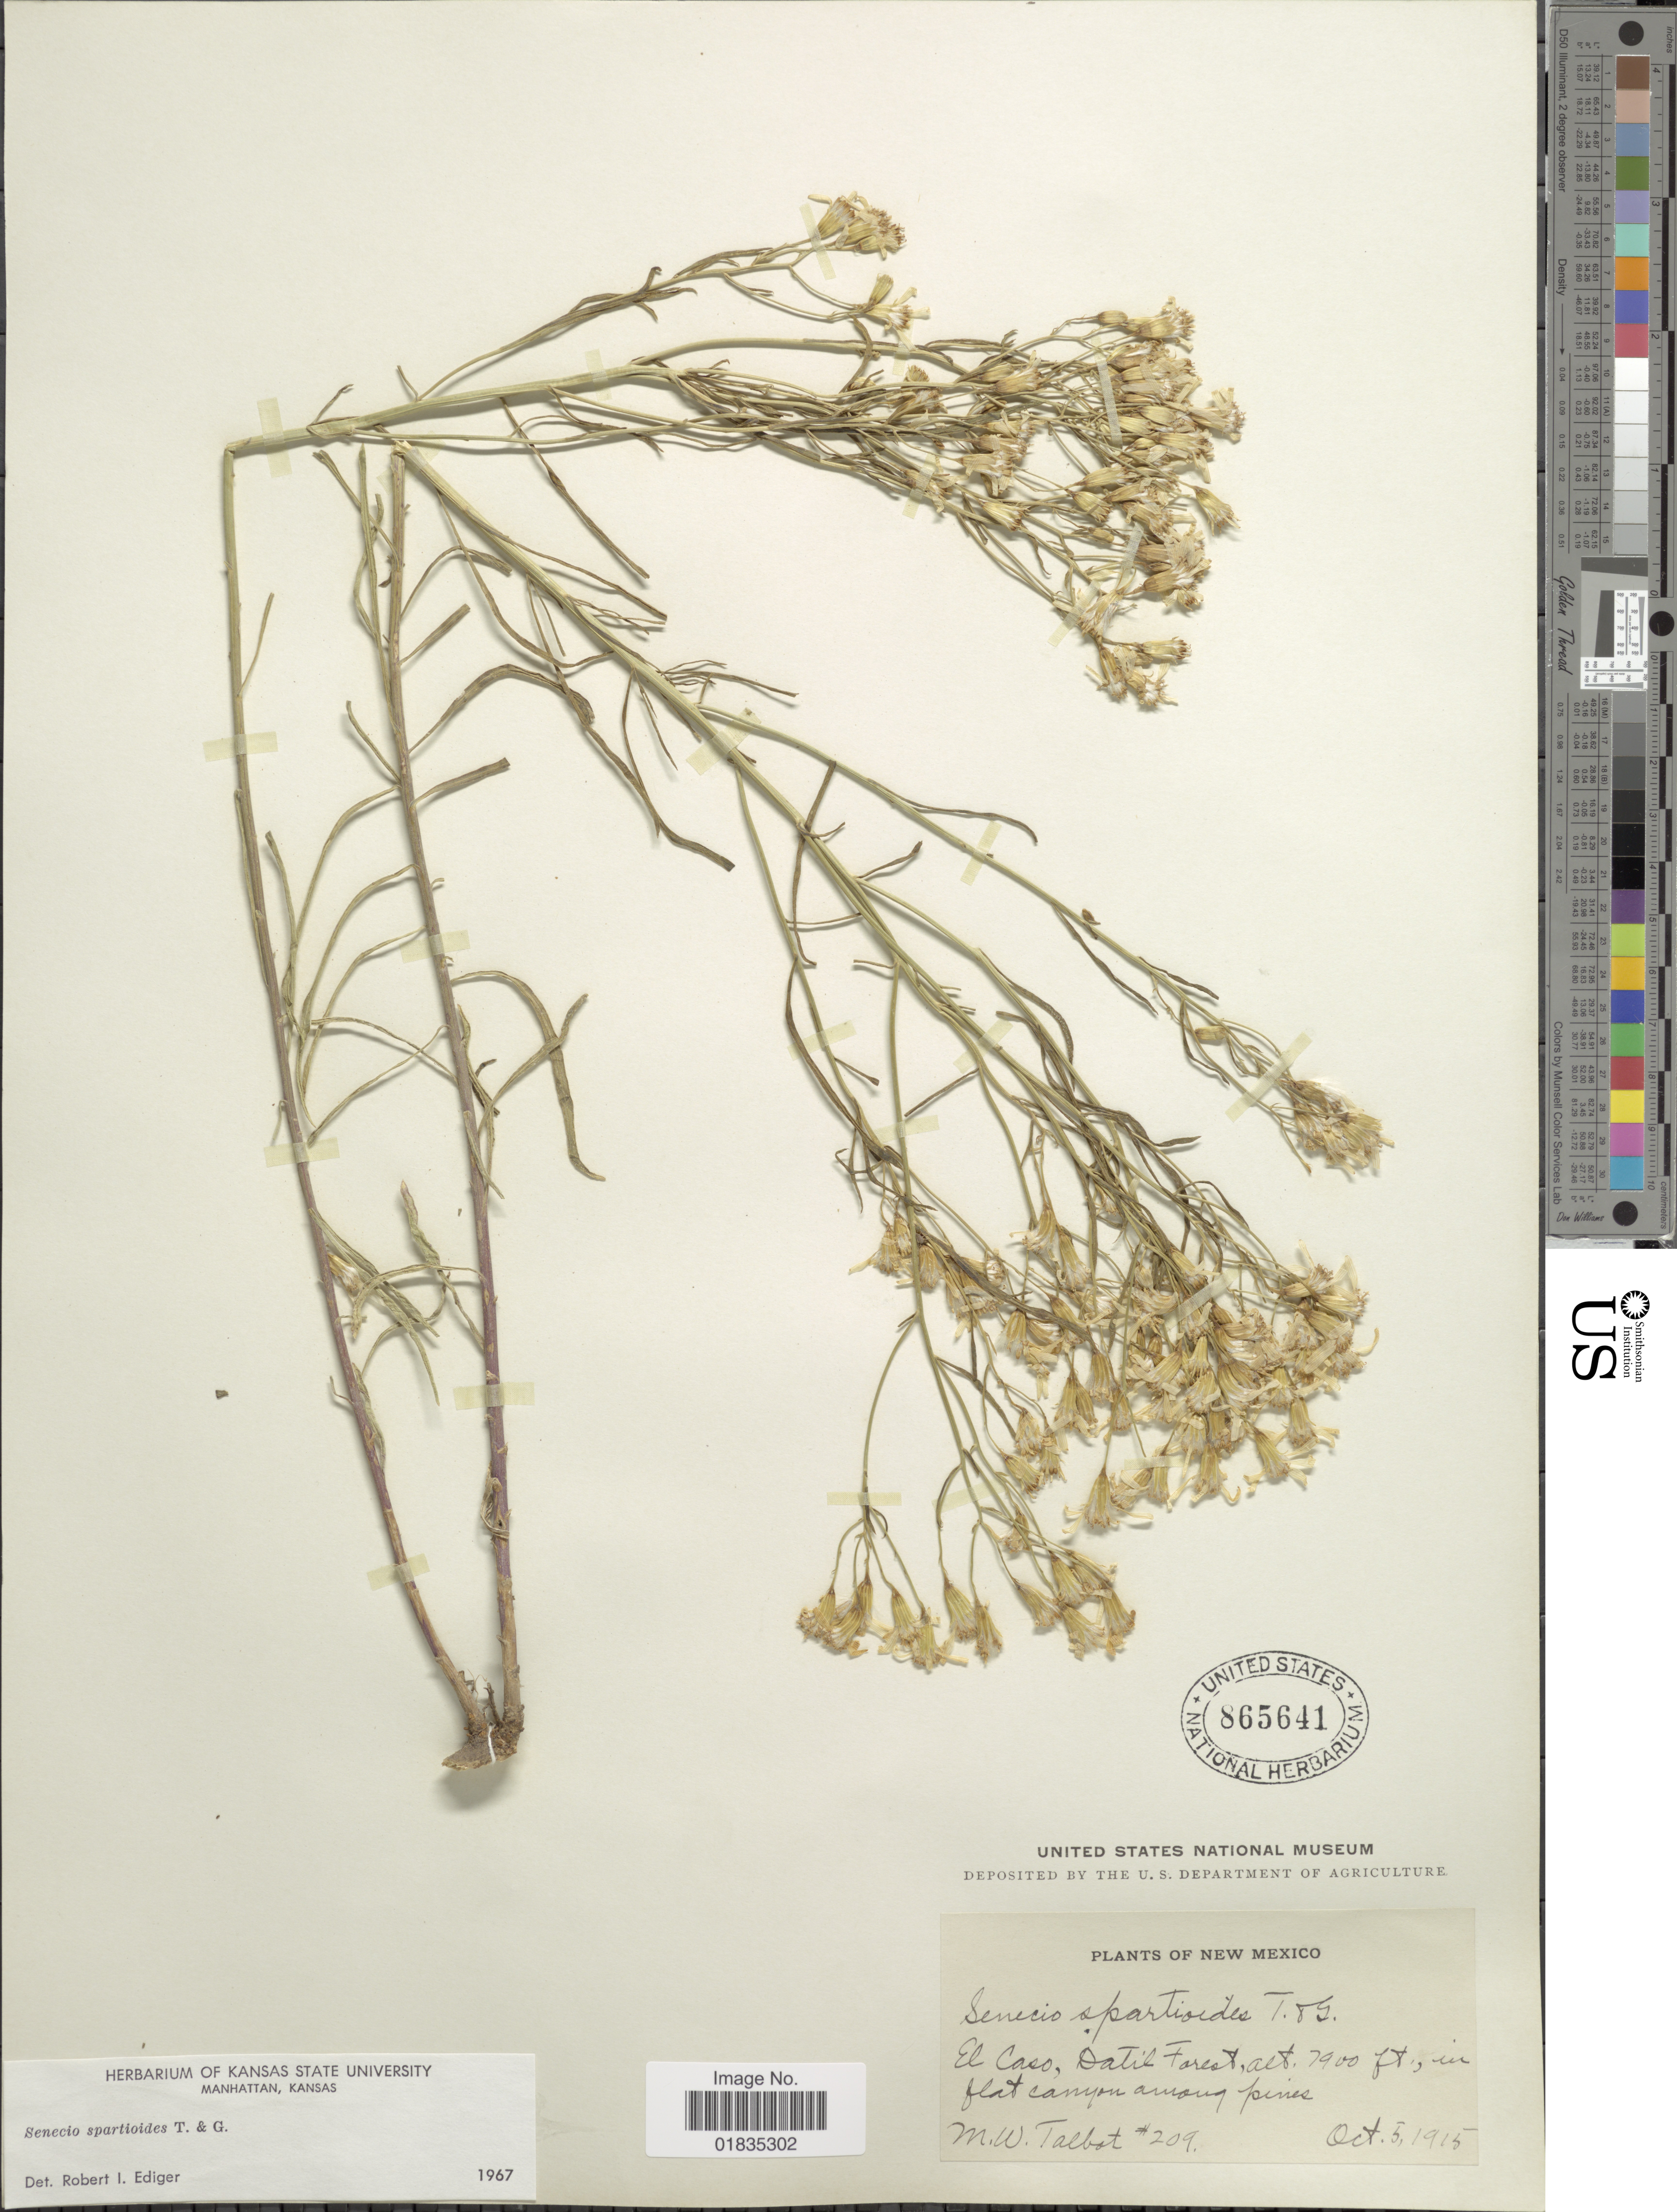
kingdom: Plantae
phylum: Tracheophyta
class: Magnoliopsida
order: Asterales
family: Asteraceae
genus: Senecio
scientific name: Senecio spartioides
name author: Torr. & A. Gray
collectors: M. Talbot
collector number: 209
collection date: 1915-10-05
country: United States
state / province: New Mexico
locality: El Caso, Datil Forest, in flat canyon among pine.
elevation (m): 579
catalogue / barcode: US 865641